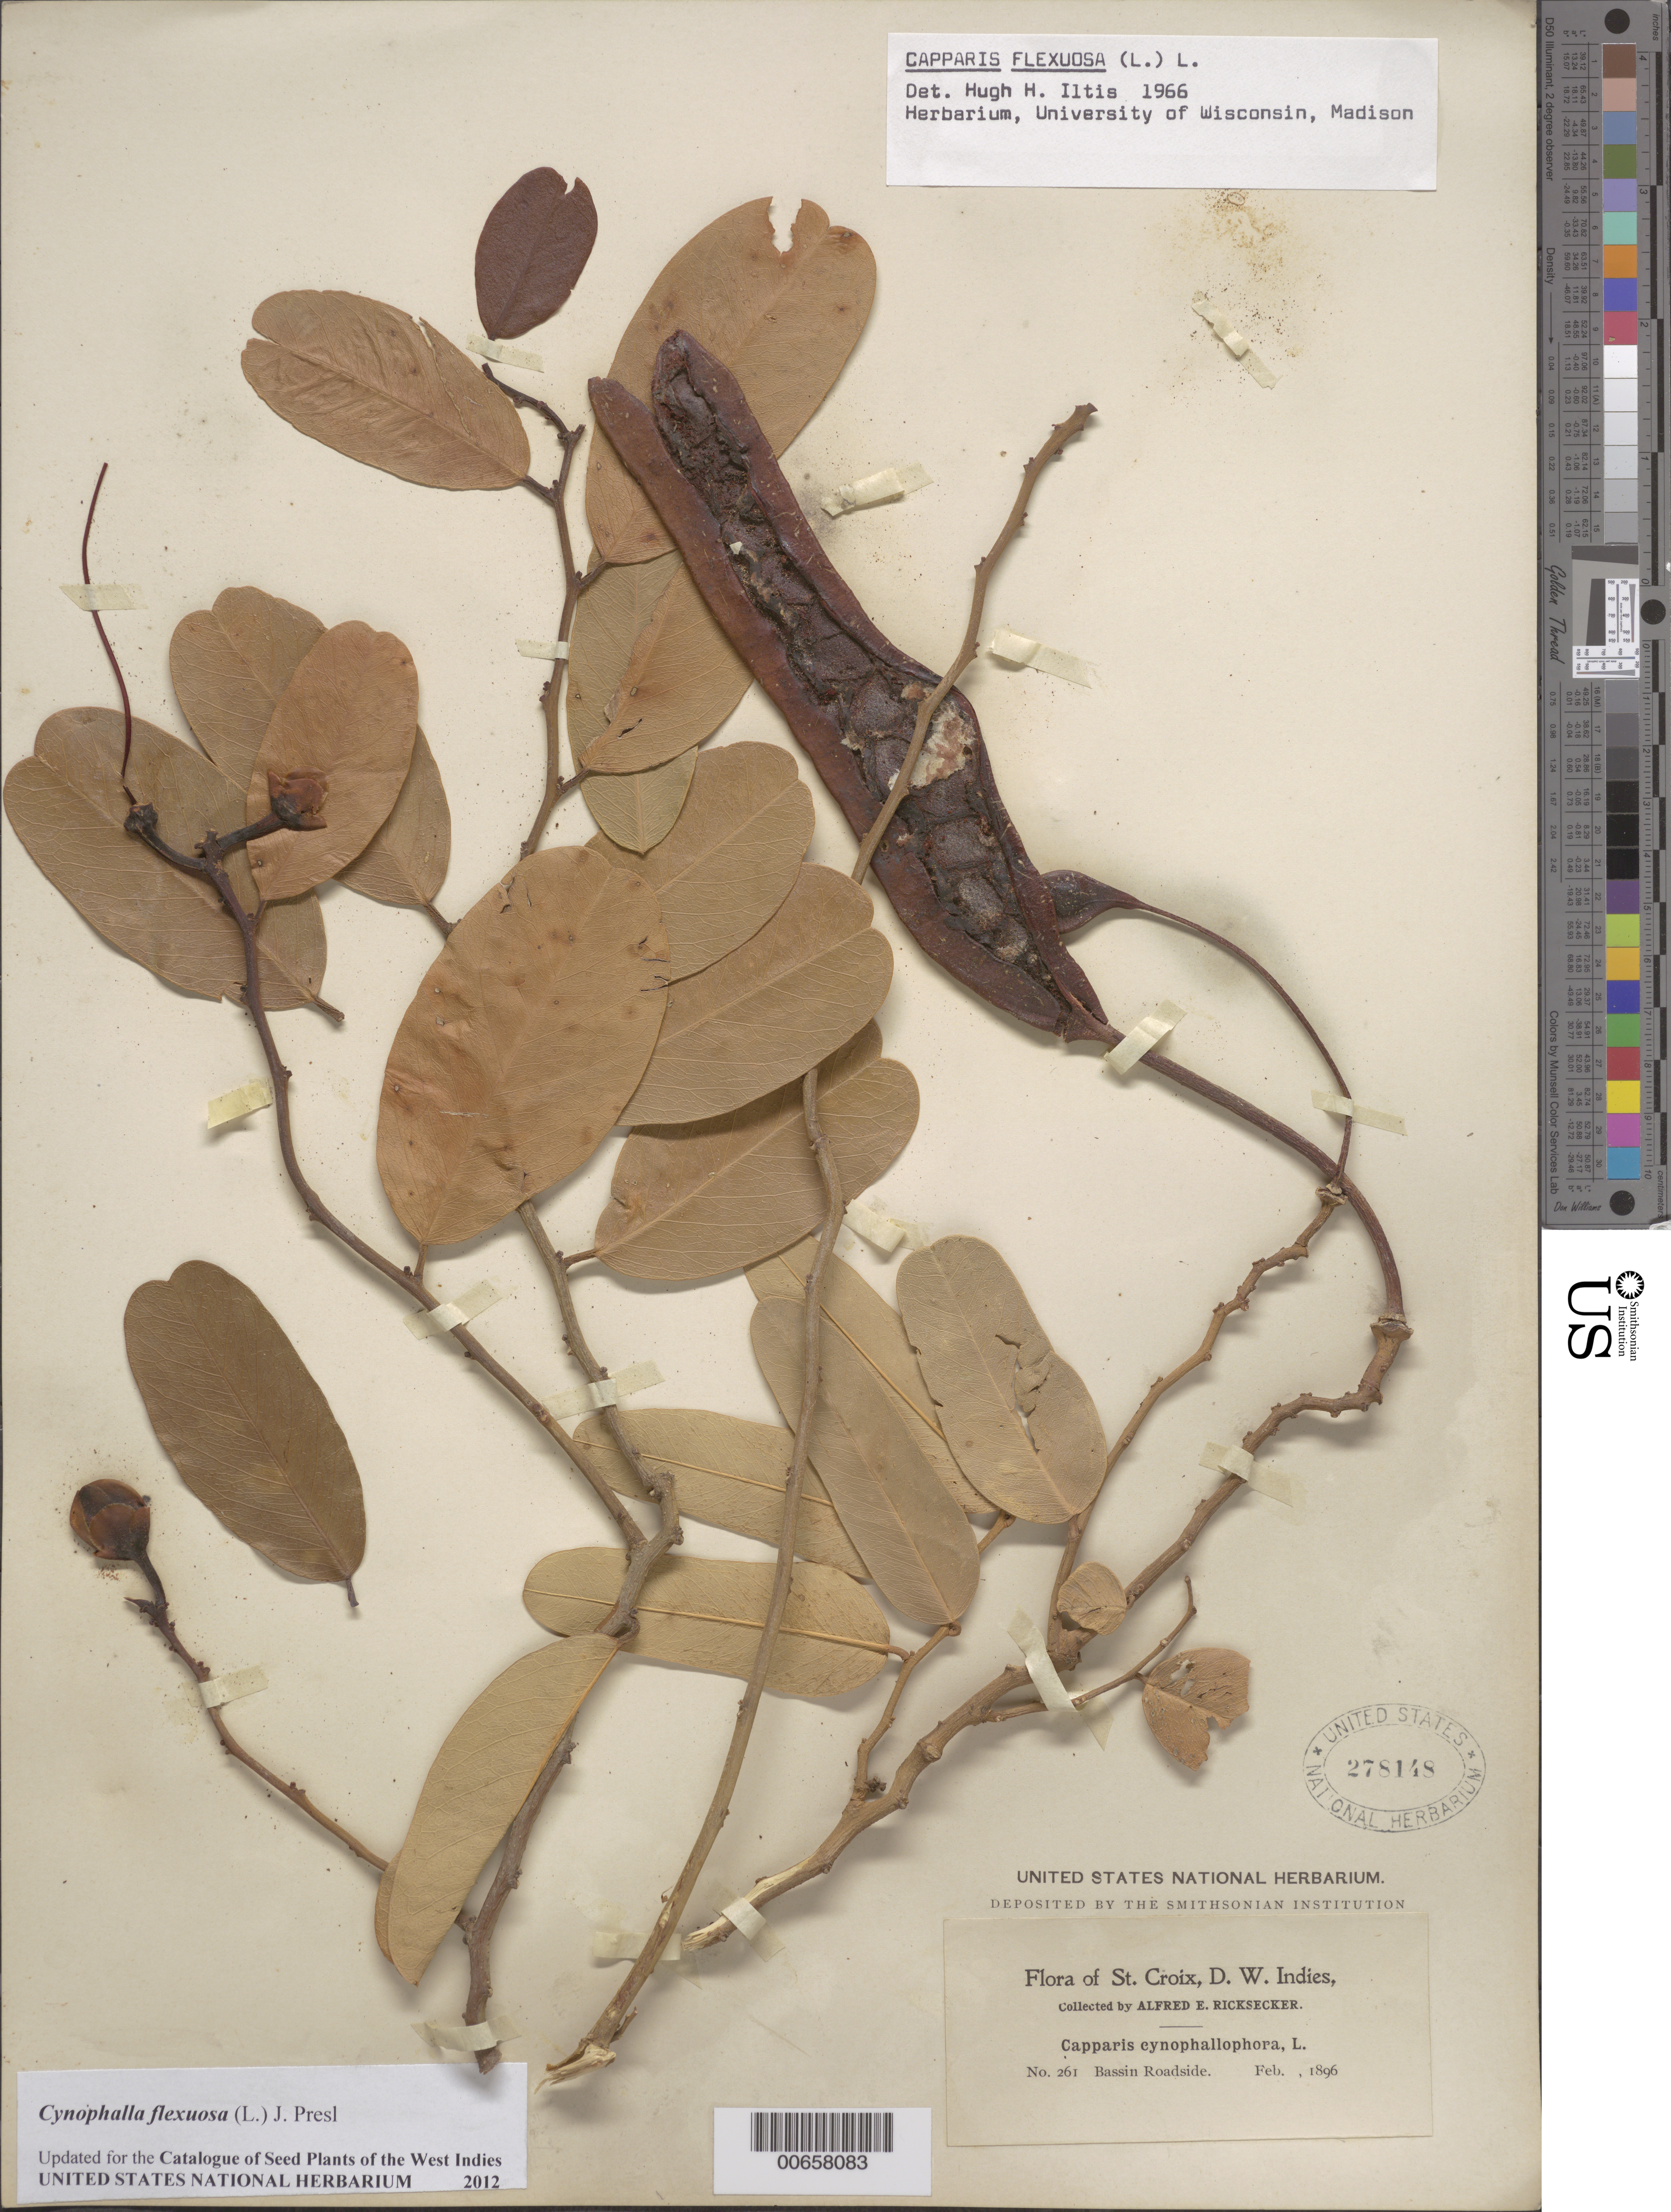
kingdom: Plantae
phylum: Tracheophyta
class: Magnoliopsida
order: Brassicales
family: Capparaceae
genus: Capparis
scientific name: Capparis flexuosa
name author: (L.) L.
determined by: Iltis, Hugh Hellmut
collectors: A. E. Ricksecker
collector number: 261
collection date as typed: Feb 1896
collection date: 1896-02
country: U.S. Virgin Islands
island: St. Croix Island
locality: Bassin Roadside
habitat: Roadside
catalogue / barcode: US 278148